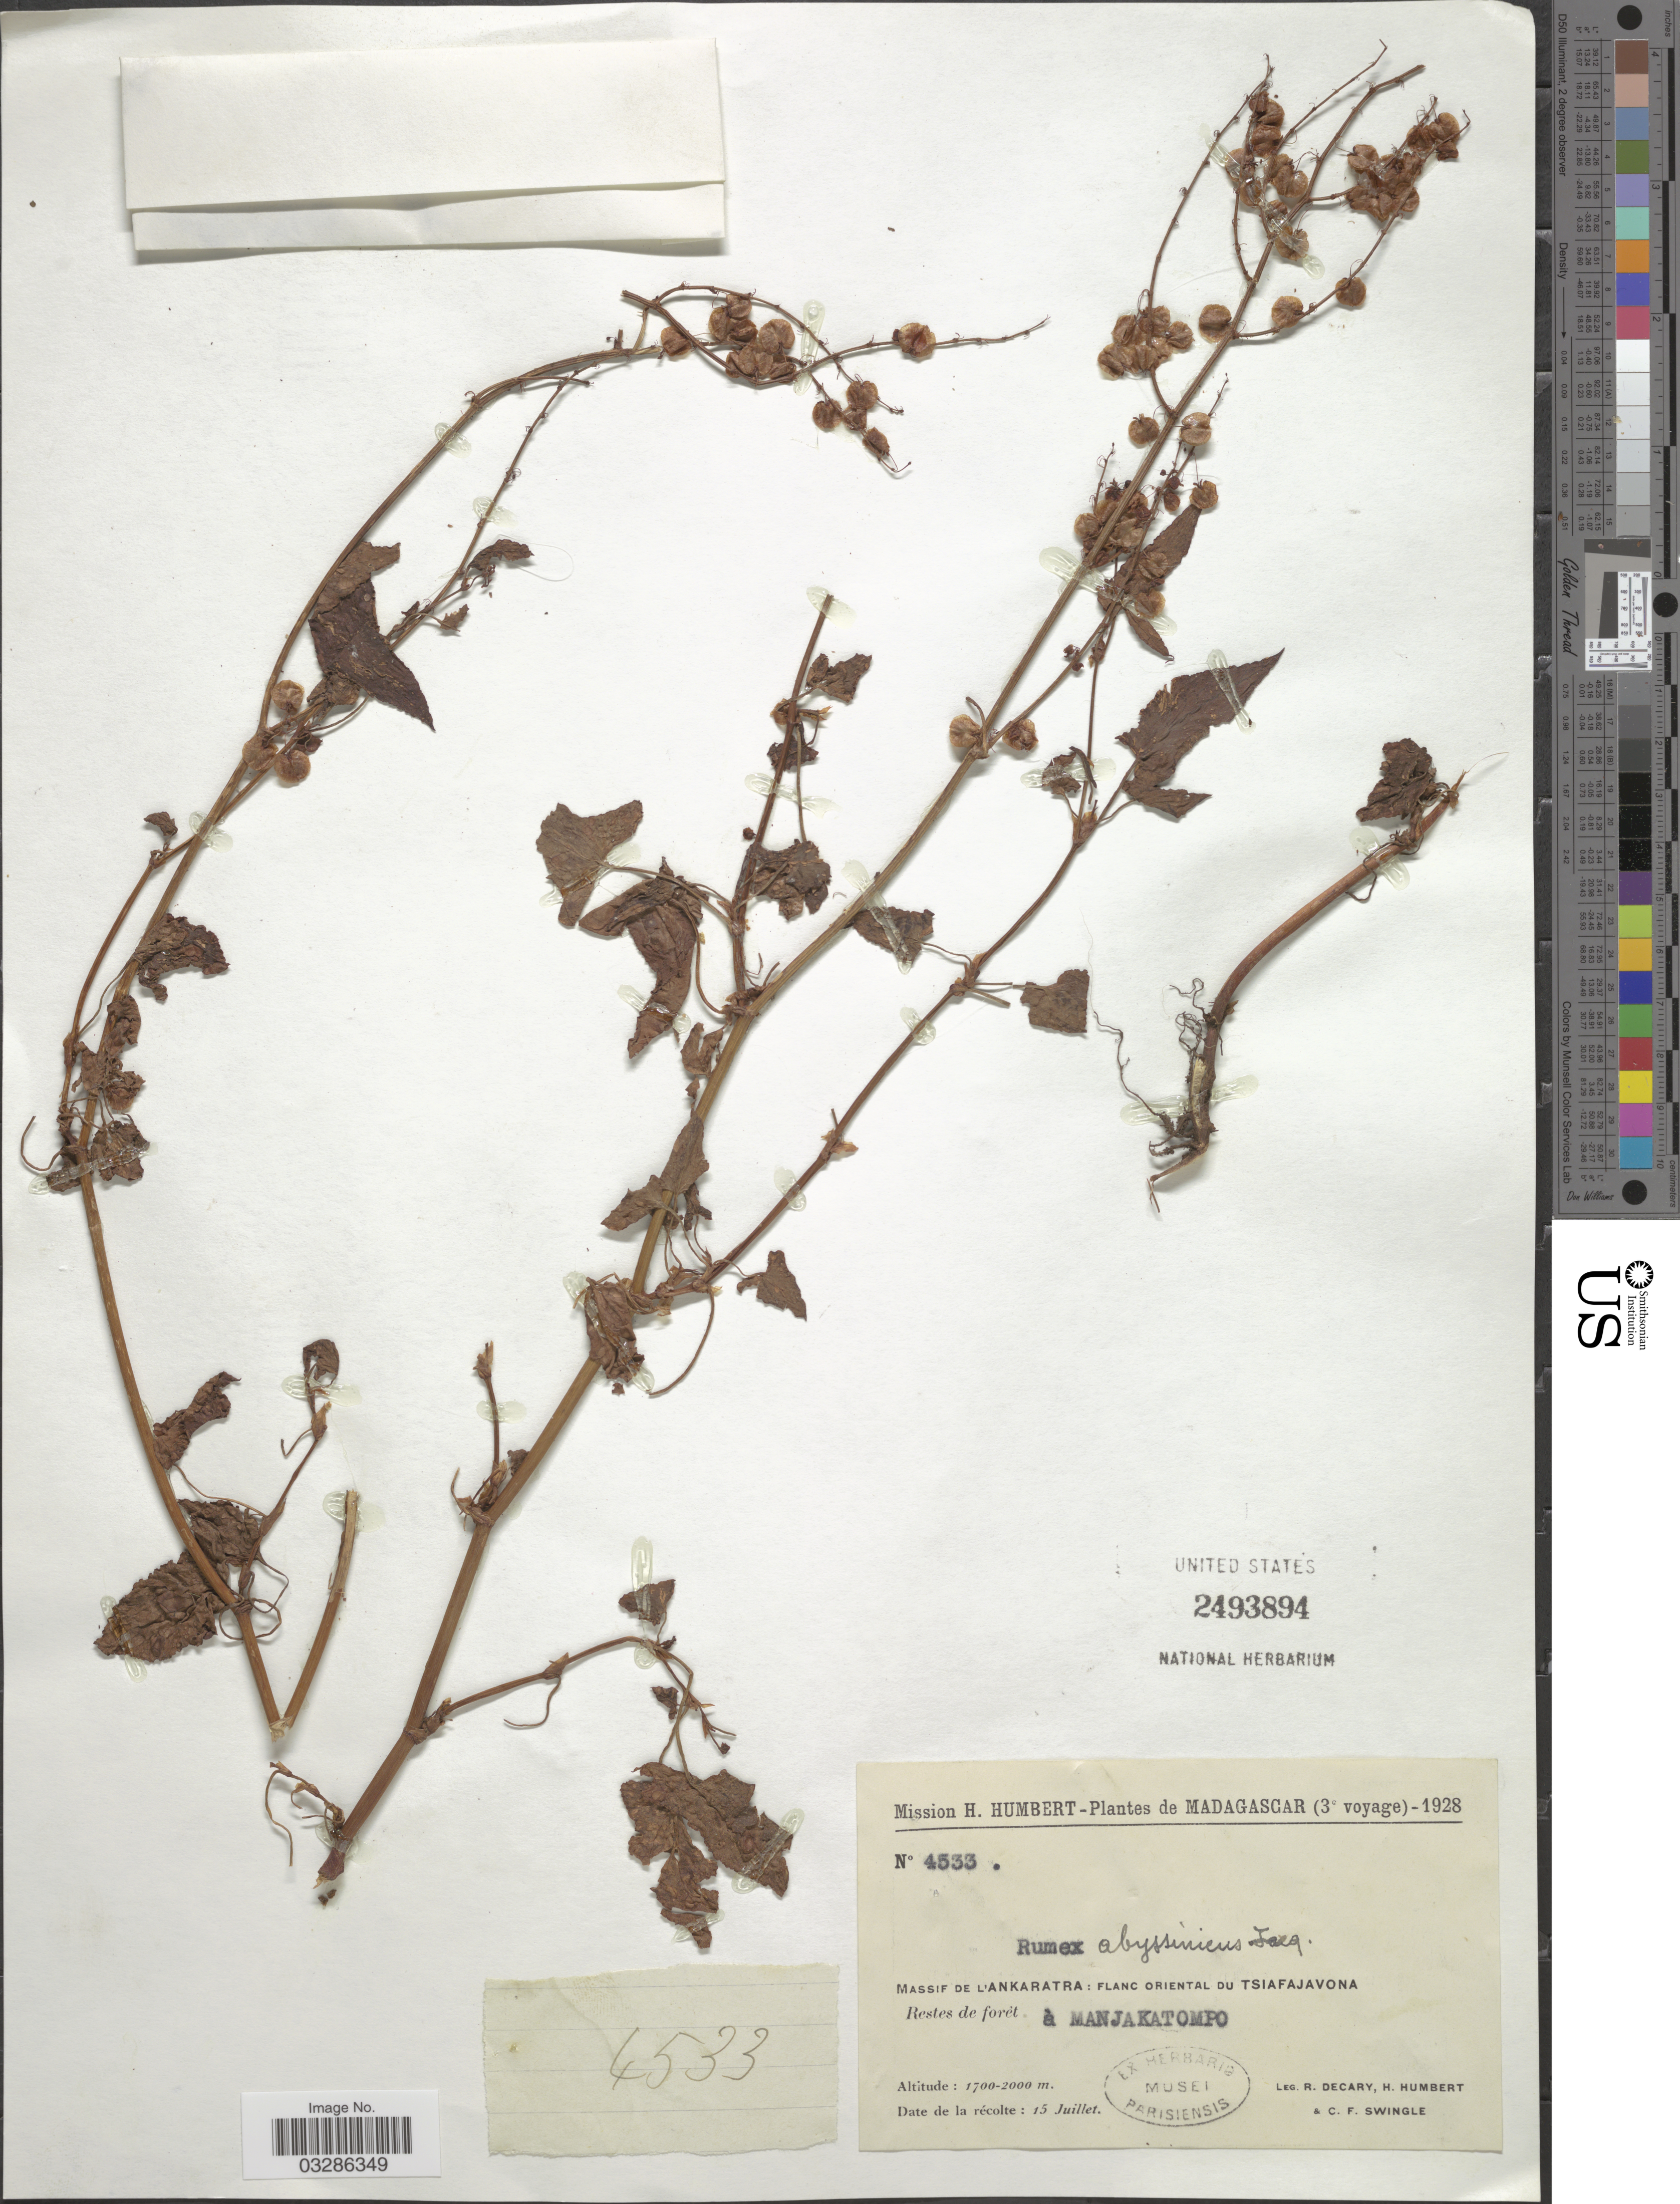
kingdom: Plantae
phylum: Tracheophyta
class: Magnoliopsida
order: Caryophyllales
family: Polygonaceae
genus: Rumex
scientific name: Rumex abyssinicus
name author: Jacq.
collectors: R. Decary, H. Humbert & C. Swingle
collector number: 4533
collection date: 1928-07-15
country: Madagascar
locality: Massif de l'Ankaratra: Flanc Oriental du Tsiafajavona. À Manjakatompo.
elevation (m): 1700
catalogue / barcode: US 2493894